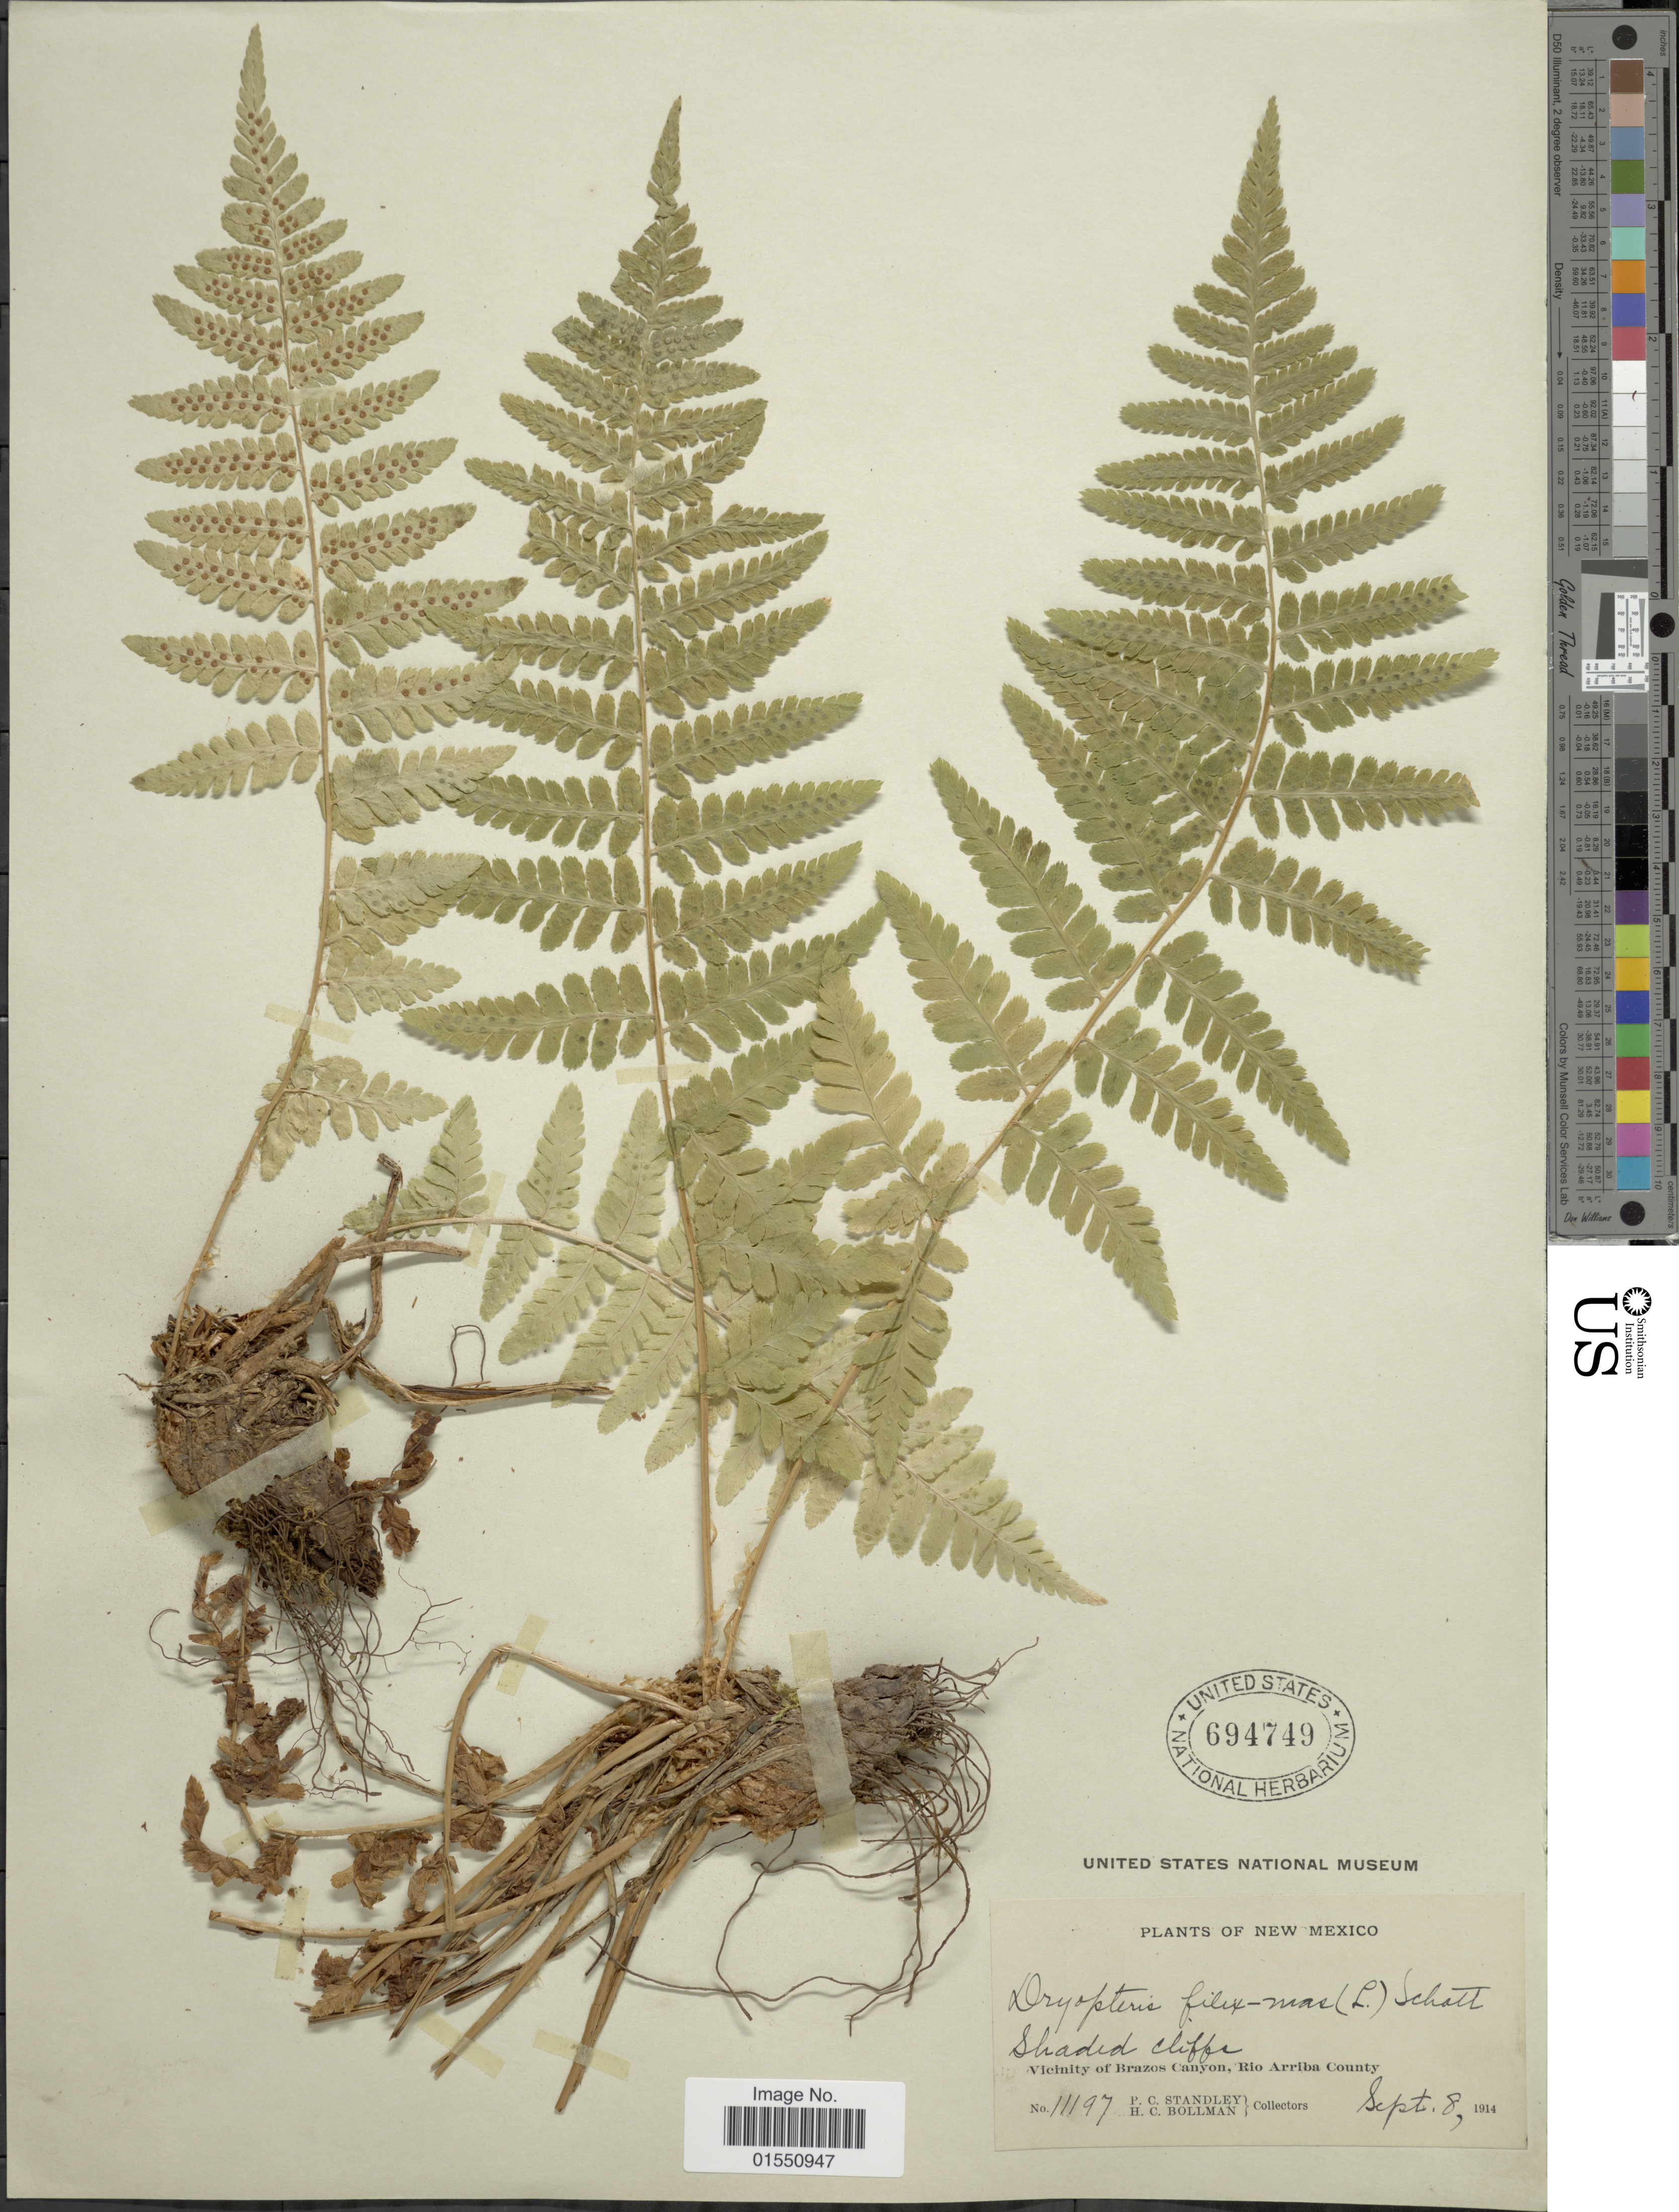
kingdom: Plantae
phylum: Tracheophyta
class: Polypodiopsida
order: Polypodiales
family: Dryopteridaceae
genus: Dryopteris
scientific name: Dryopteris filix-mas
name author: (L.) Schott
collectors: P. C. Standley & H. C. Bollman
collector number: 11197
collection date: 1914-09-08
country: United States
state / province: New Mexico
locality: Vicinity of Brazos Canyon, Rio Arriba County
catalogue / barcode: US 694749